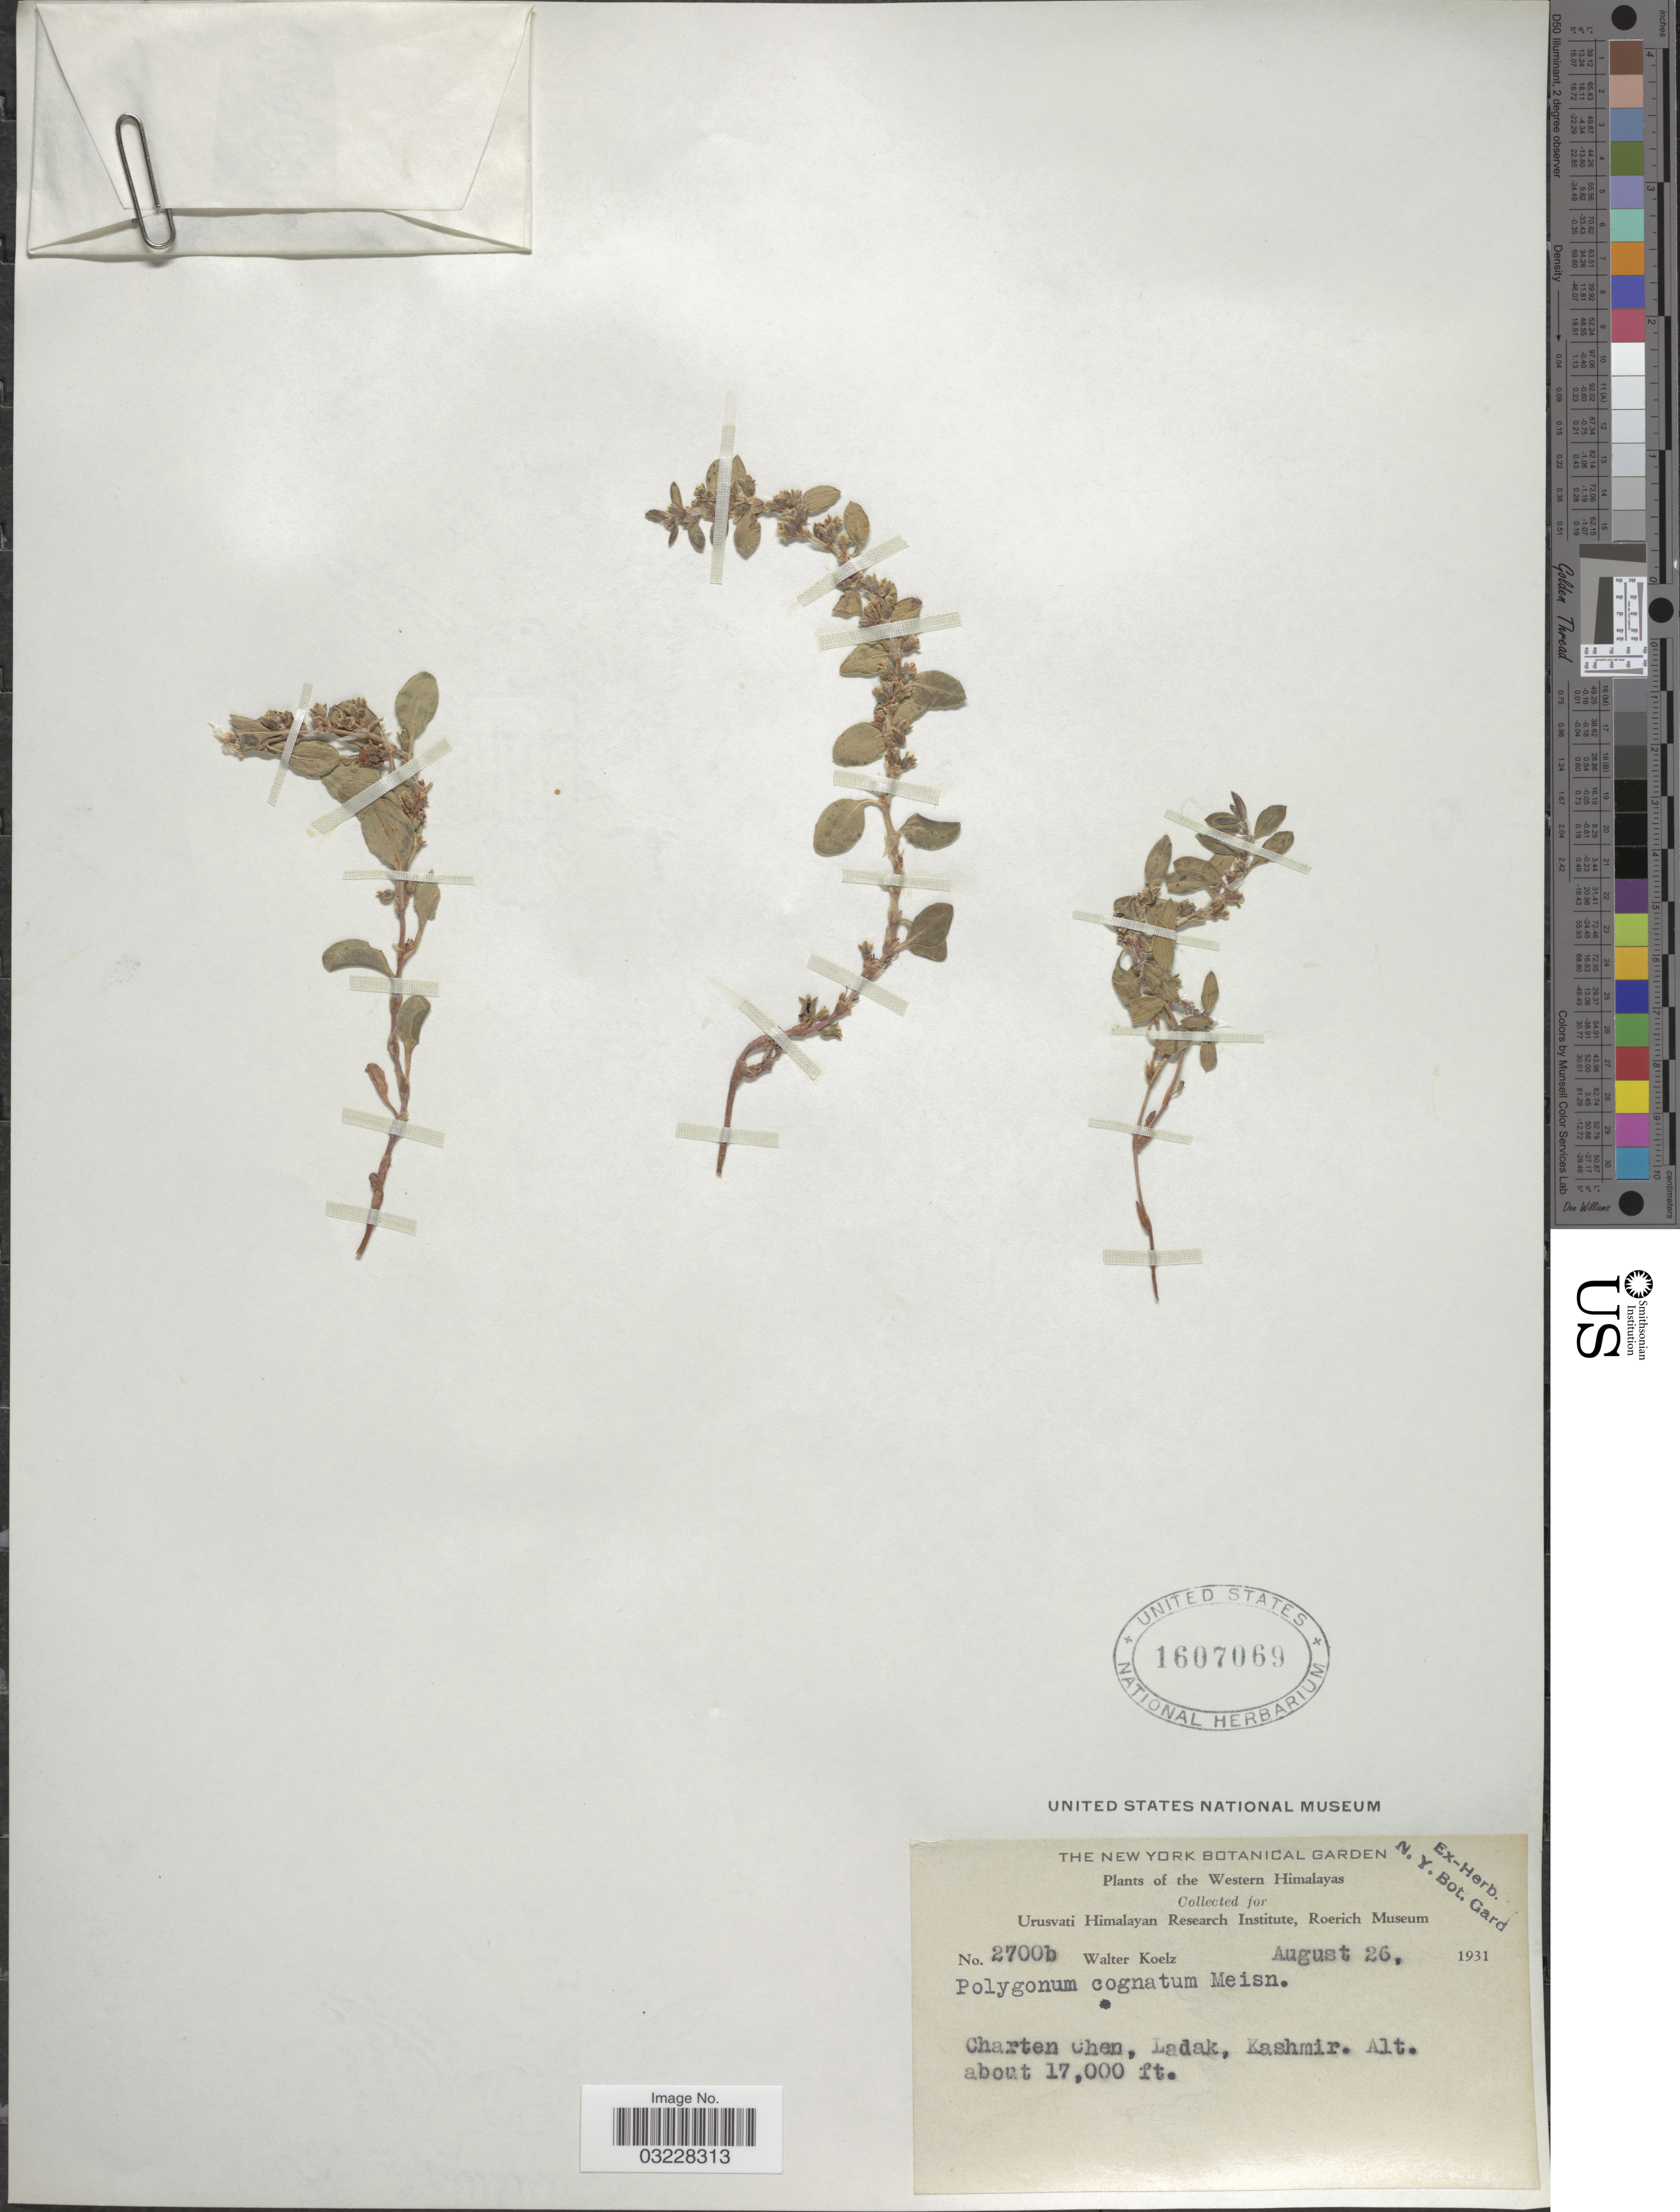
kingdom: Plantae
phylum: Tracheophyta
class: Magnoliopsida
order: Caryophyllales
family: Polygonaceae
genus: Polygonum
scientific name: Polygonum cognatum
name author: Meisn.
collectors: W. N. Koelz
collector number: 2700b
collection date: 1931-08-26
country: India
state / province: Ladakh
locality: Western Himalayas. Charten Chen, Ladak, Kashmir.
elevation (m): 5182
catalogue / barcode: US 1607069